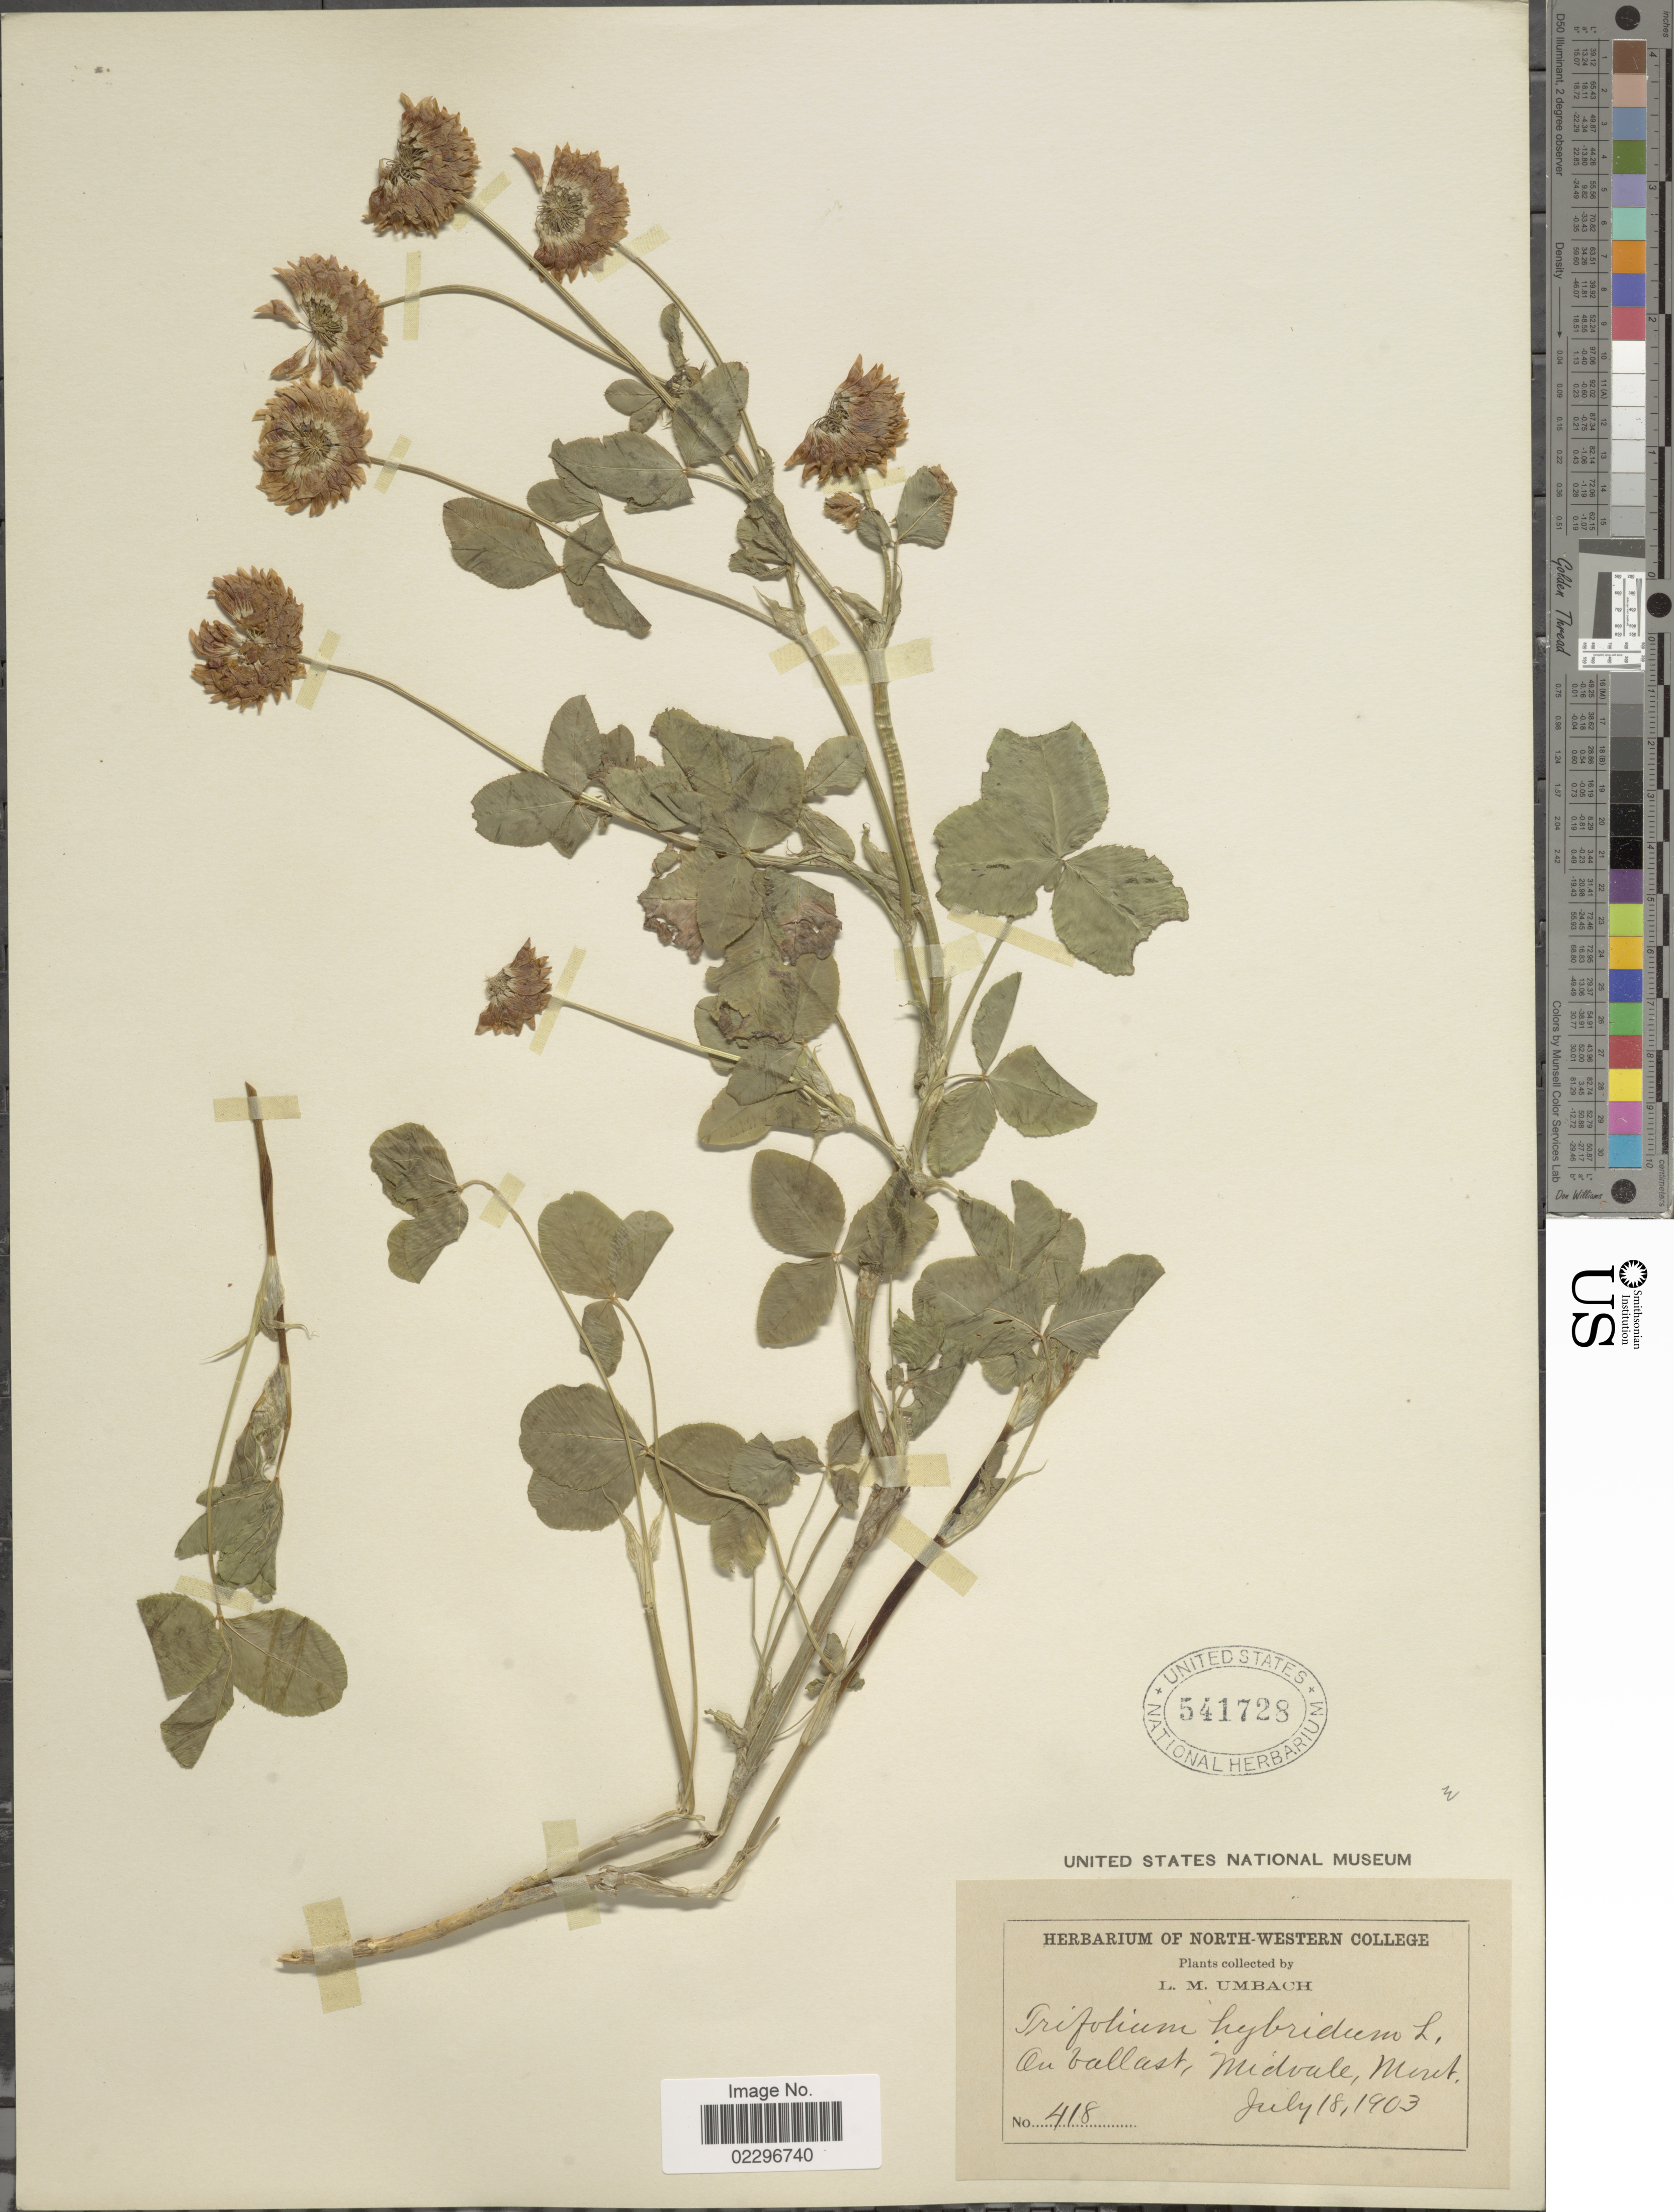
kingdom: Plantae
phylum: Tracheophyta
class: Magnoliopsida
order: Fabales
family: Fabaceae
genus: Trifolium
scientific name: Trifolium hybridum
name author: L.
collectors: L. M. Umbach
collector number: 418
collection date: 1903-07-18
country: United States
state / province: Montana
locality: On ballast, Midvale, Mont.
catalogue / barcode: US 541728